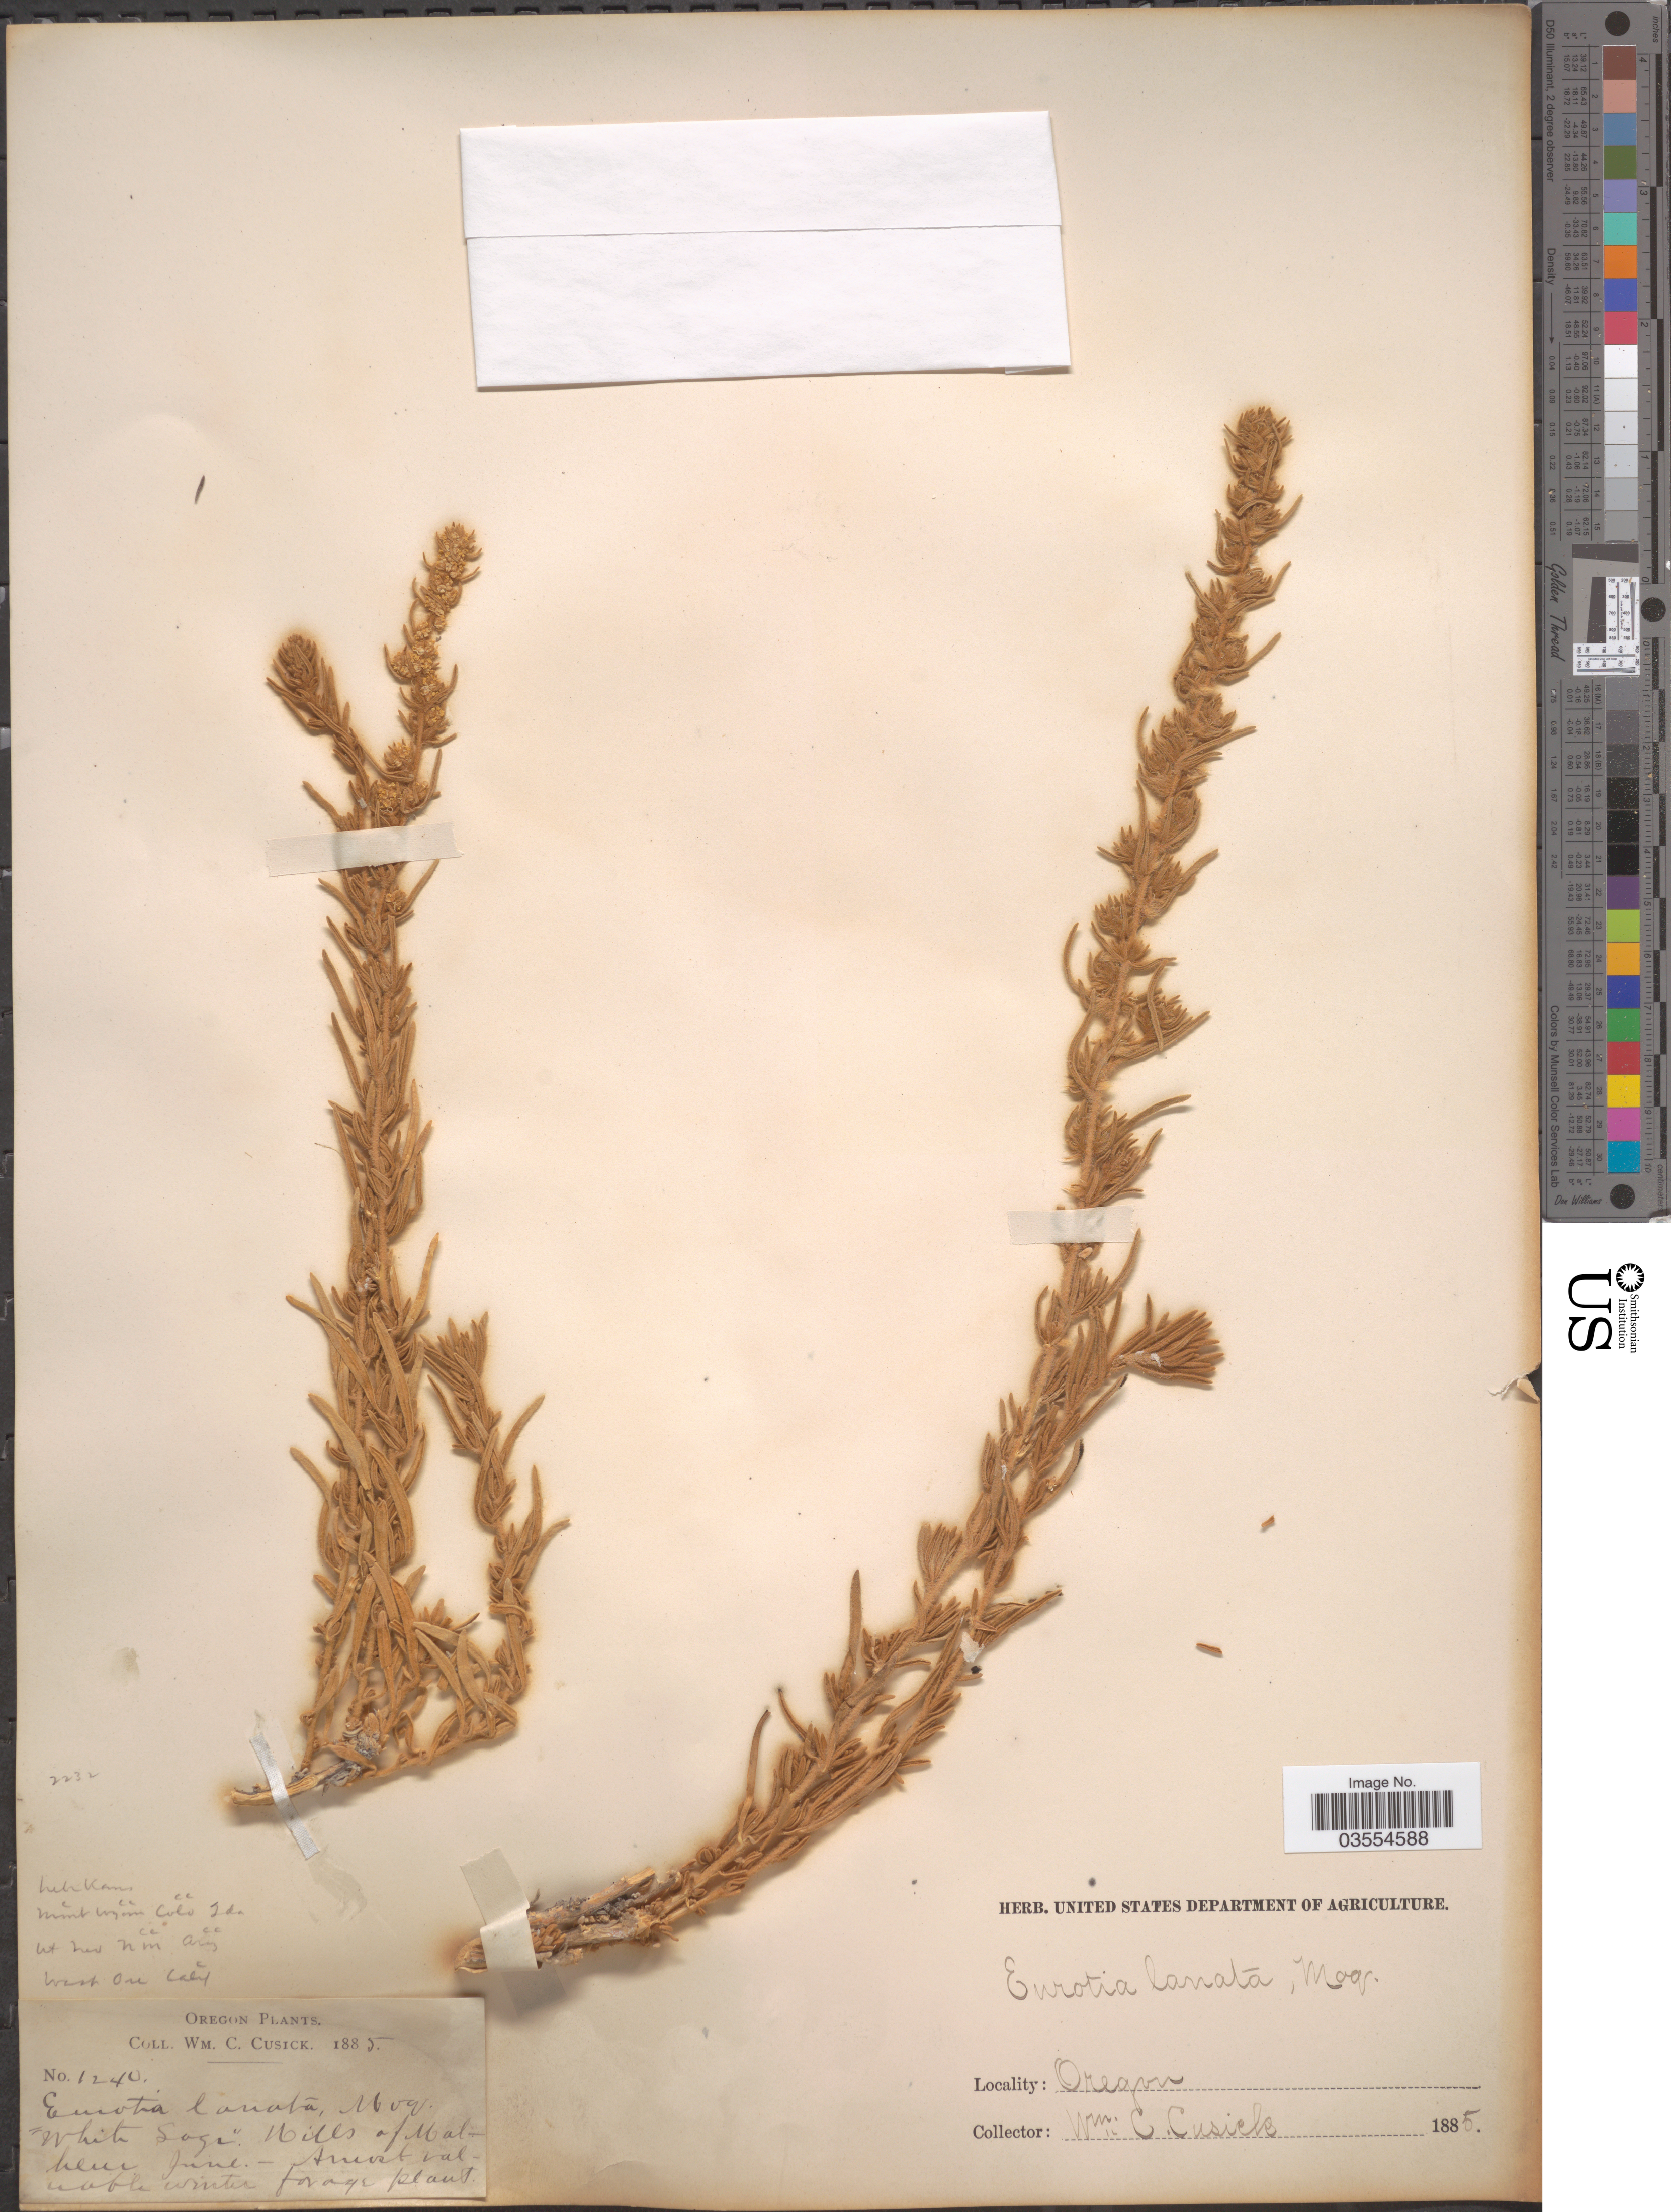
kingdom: Plantae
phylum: Tracheophyta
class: Magnoliopsida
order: Caryophyllales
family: Amaranthaceae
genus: Krascheninnikovia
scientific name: Krascheninnikovia lanata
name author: (Pursh) A. Meeuse & A.Smit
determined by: U.S. National Herbarium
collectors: W. C. Cusick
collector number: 1240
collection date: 1885-06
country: United States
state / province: Oregon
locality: White Sogi